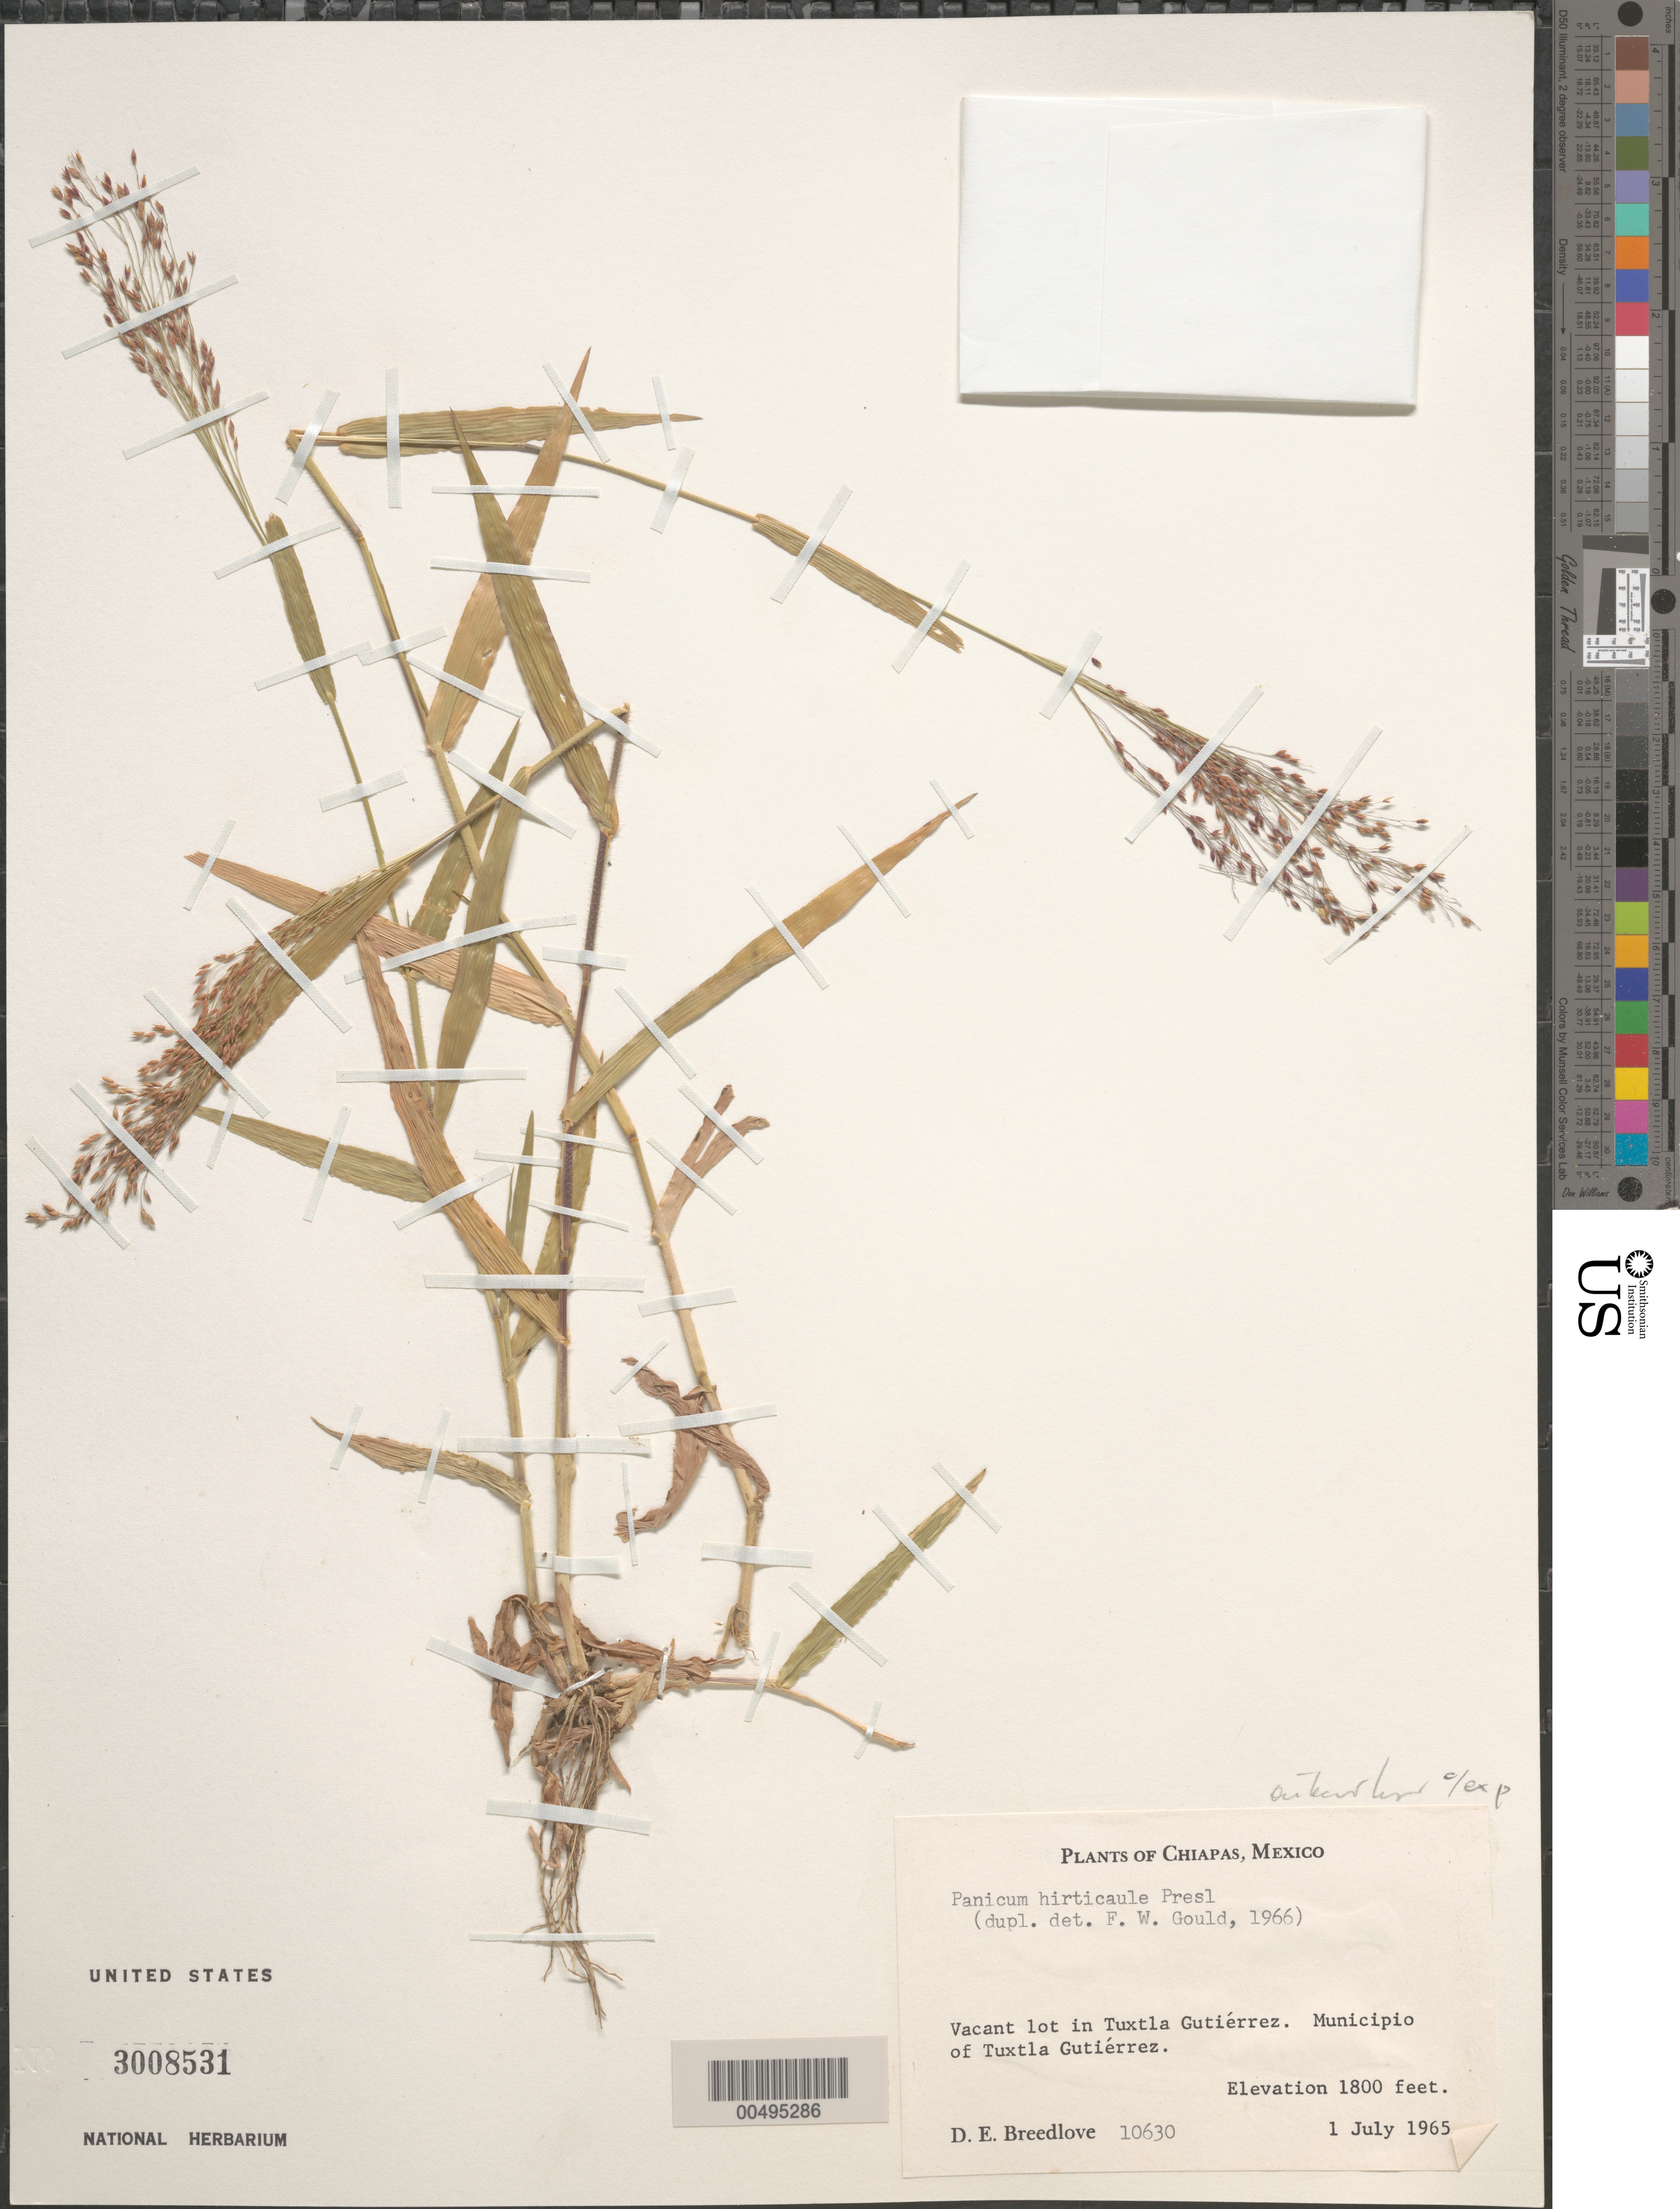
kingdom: Plantae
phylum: Tracheophyta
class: Liliopsida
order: Poales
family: Poaceae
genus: Panicum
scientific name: Panicum hirticaule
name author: J. Presl in C. Presl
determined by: Gould, F. W.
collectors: D. E. Breedlove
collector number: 10630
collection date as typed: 1 Jul 1965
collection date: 1965-07-01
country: Mexico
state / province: Chiapas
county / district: Tuxtla Gutiérrez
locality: Vacant lot in Tuxtla Gutiérrez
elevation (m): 549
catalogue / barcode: US 3008531